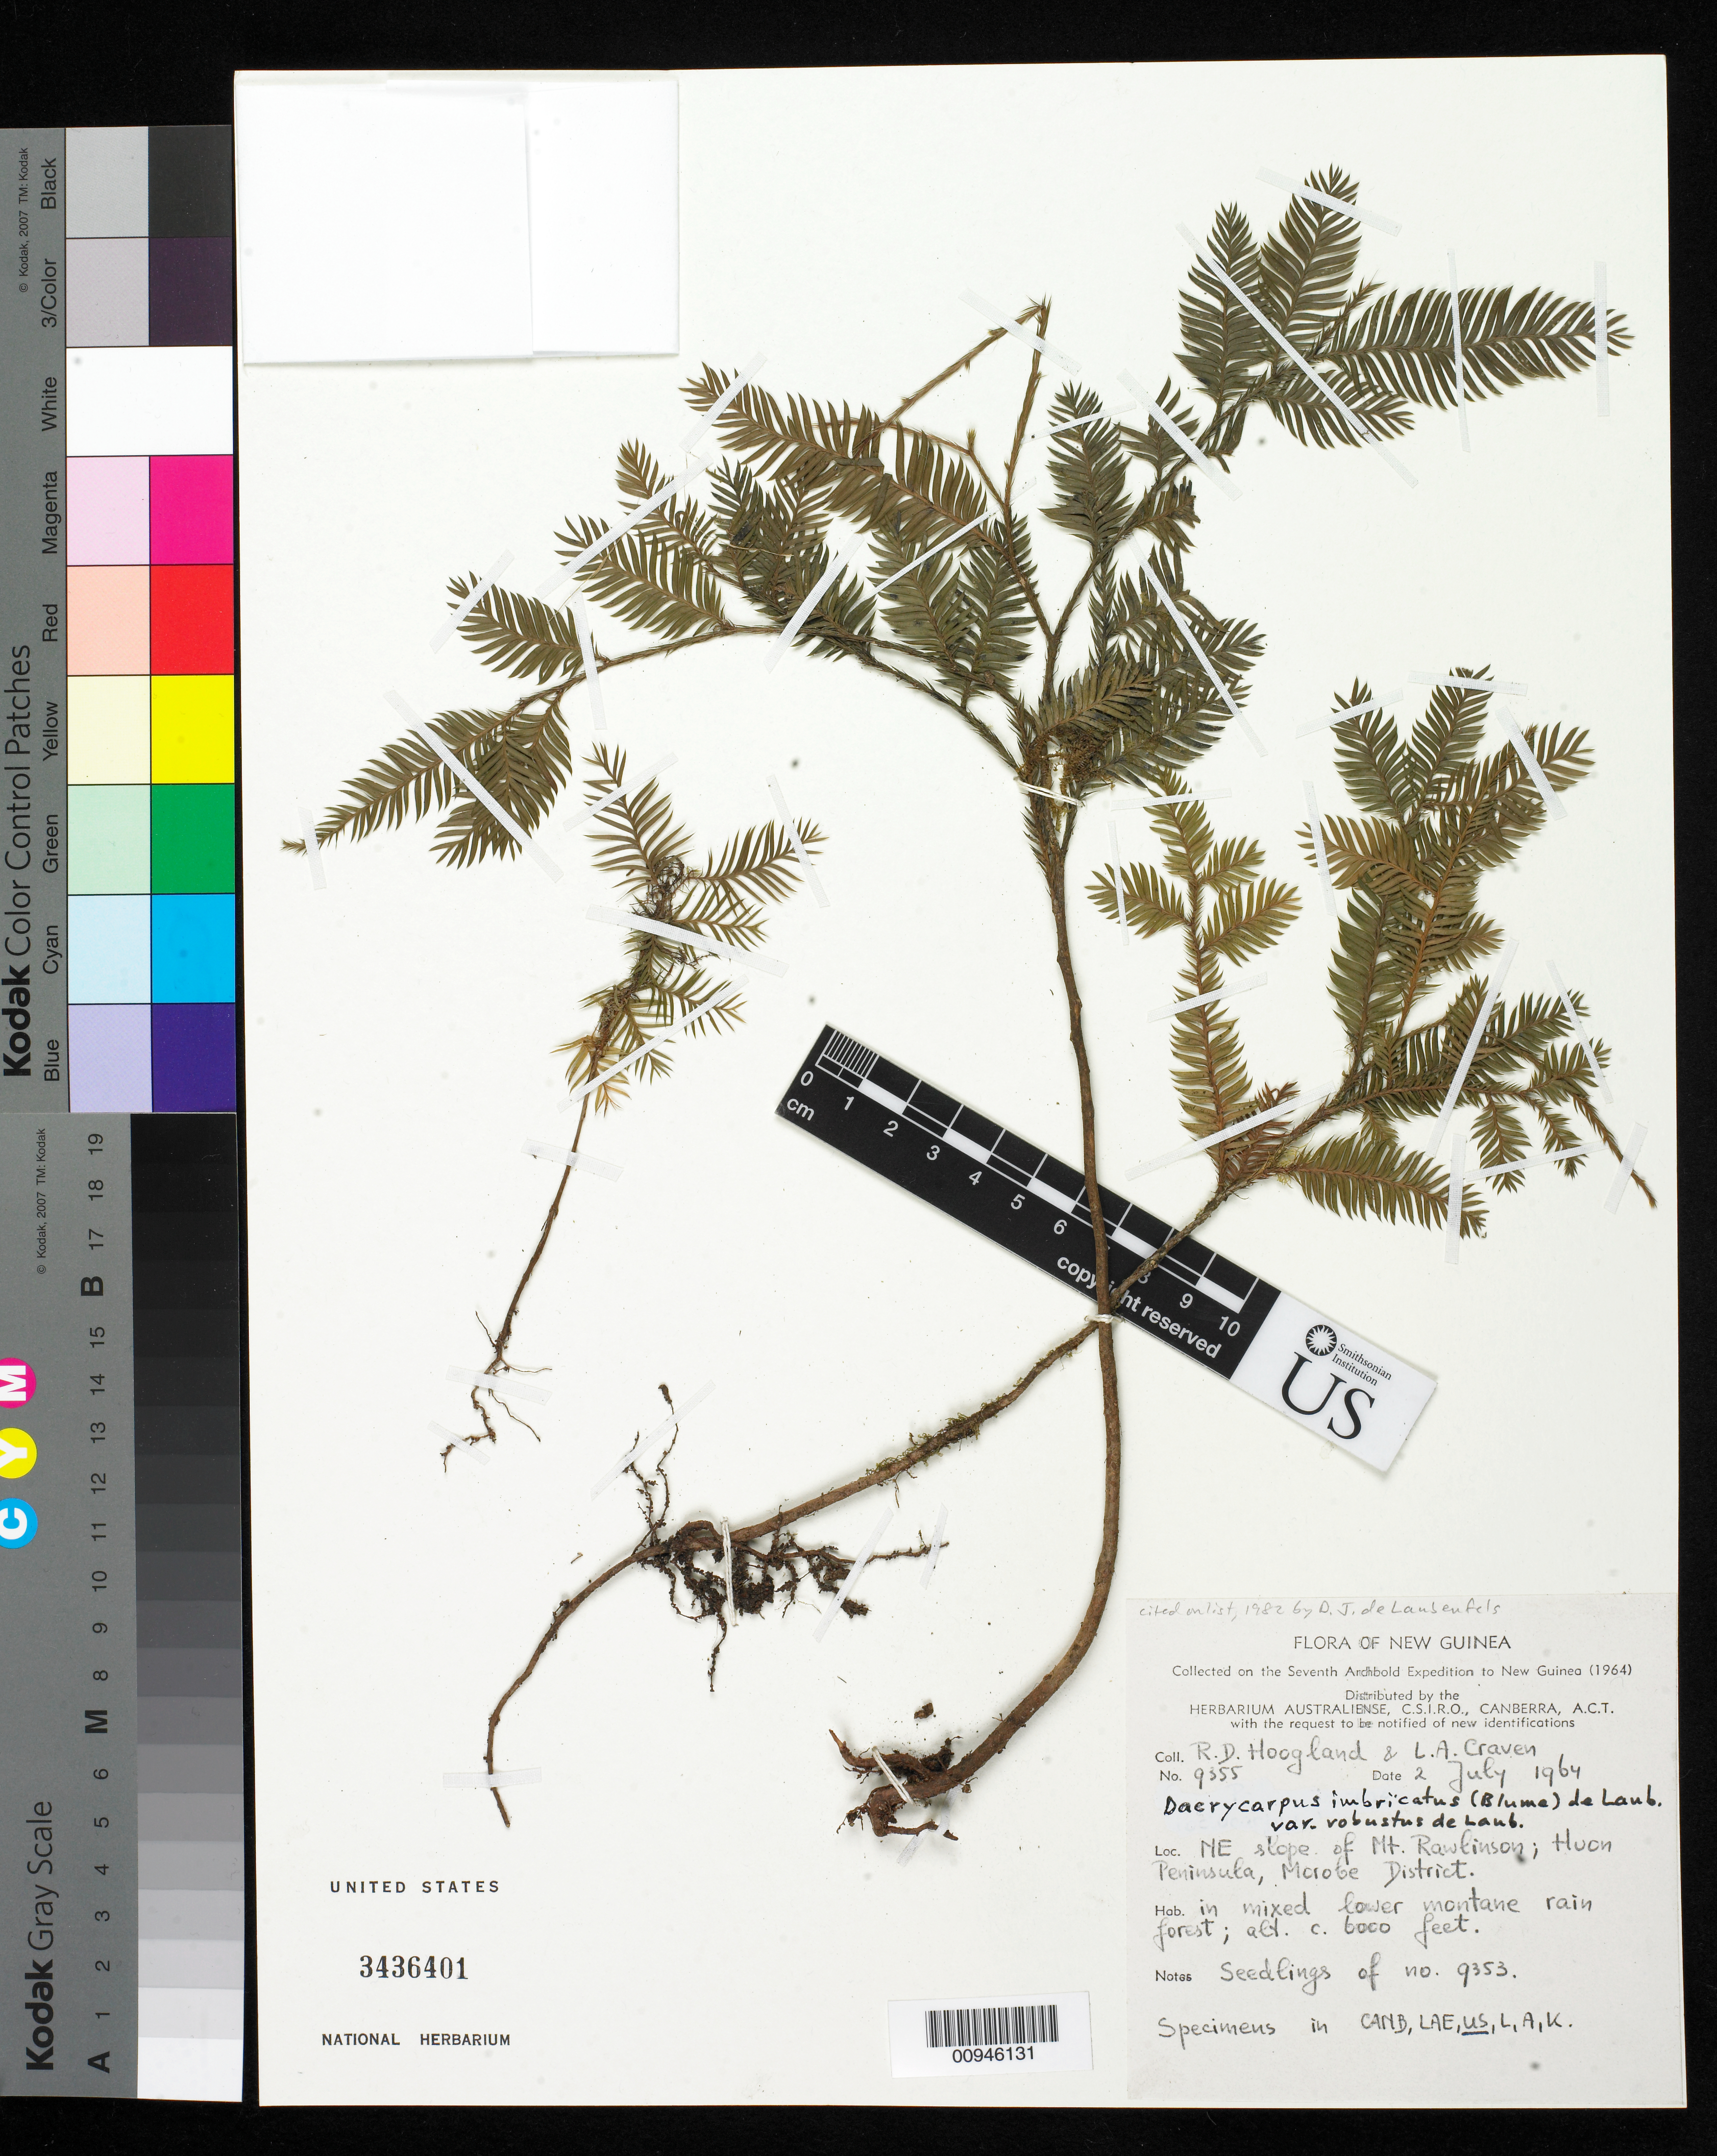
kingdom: Plantae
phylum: Tracheophyta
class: Pinopsida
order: Pinales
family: Podocarpaceae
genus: Dacrycarpus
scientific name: Dacrycarpus imbricatus var. robustus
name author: de Laub.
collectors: R. D. Hoogland & L. A. Craven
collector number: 9355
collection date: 1964-07-02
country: Papua New Guinea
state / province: Morobe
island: New Guinea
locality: NE slope of Mt. Rawlinson, Huon Peninsula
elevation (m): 1829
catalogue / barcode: US 3436401